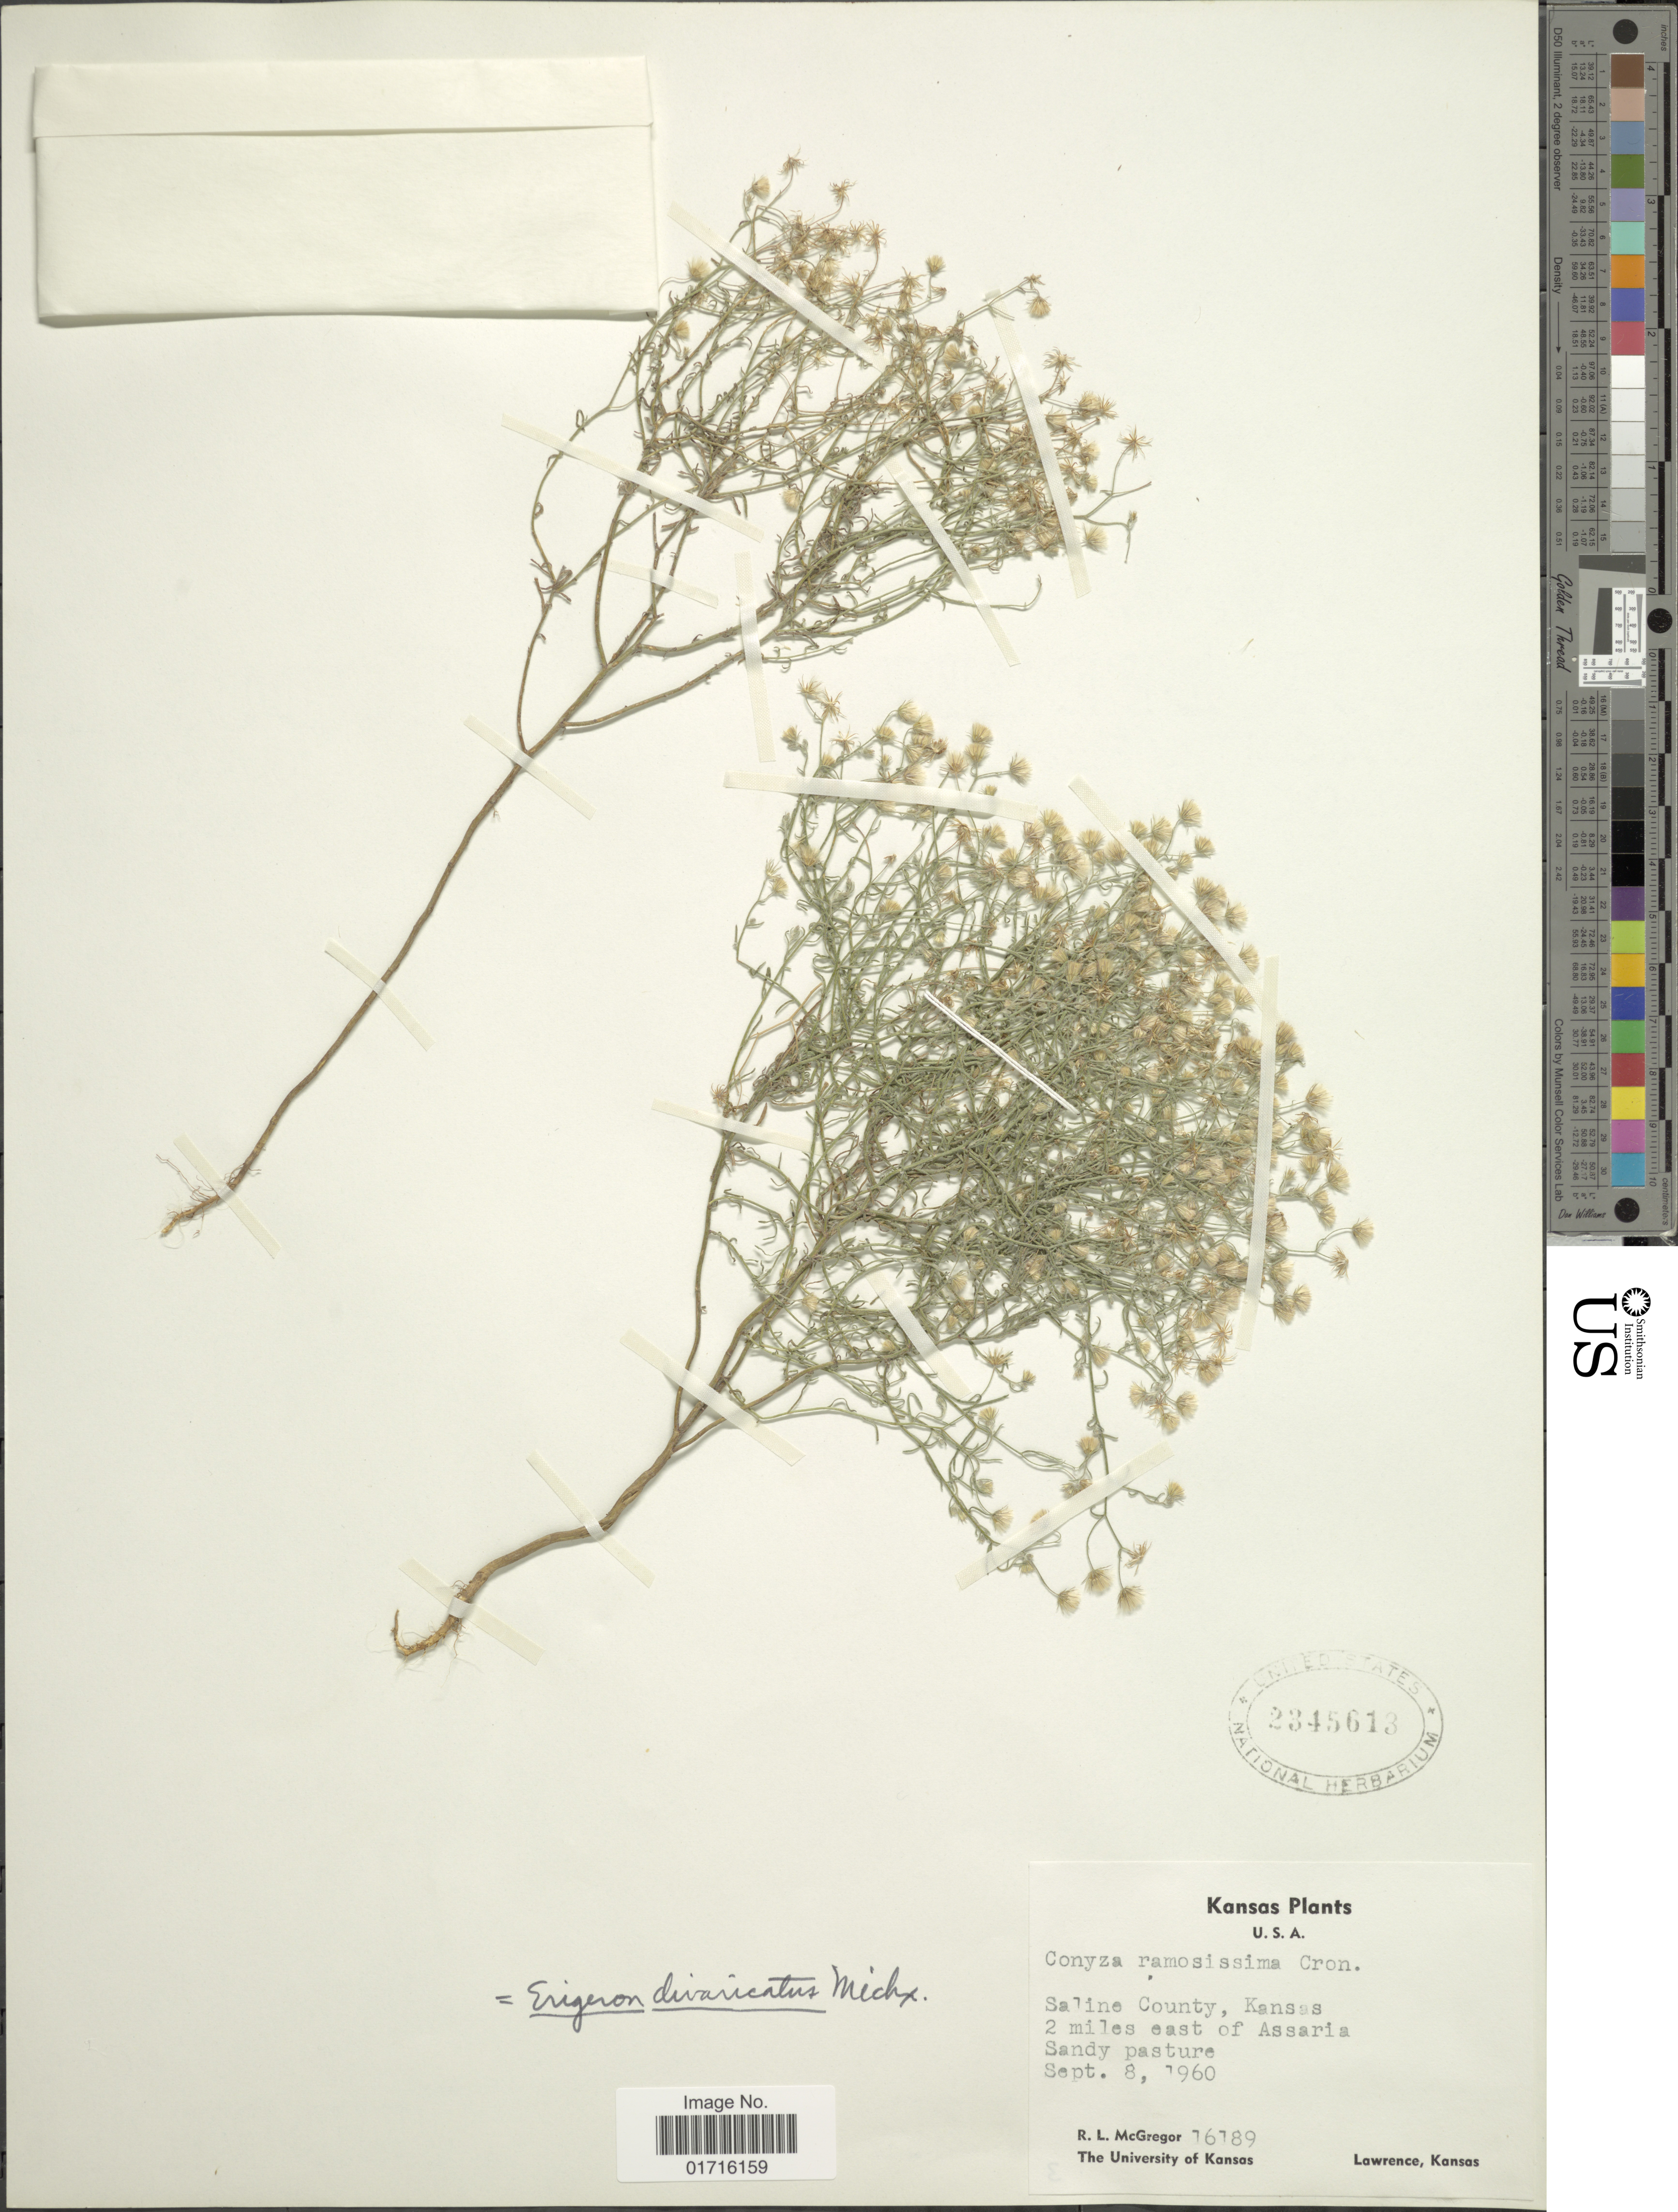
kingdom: Plantae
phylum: Tracheophyta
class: Magnoliopsida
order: Asterales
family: Asteraceae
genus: Conyza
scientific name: Conyza divaricata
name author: Spreng.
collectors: R. McGregor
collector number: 16189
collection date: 1960-09-08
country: United States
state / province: Kansas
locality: Saline County, 2 miles east of Assaria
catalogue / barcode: US 2345613